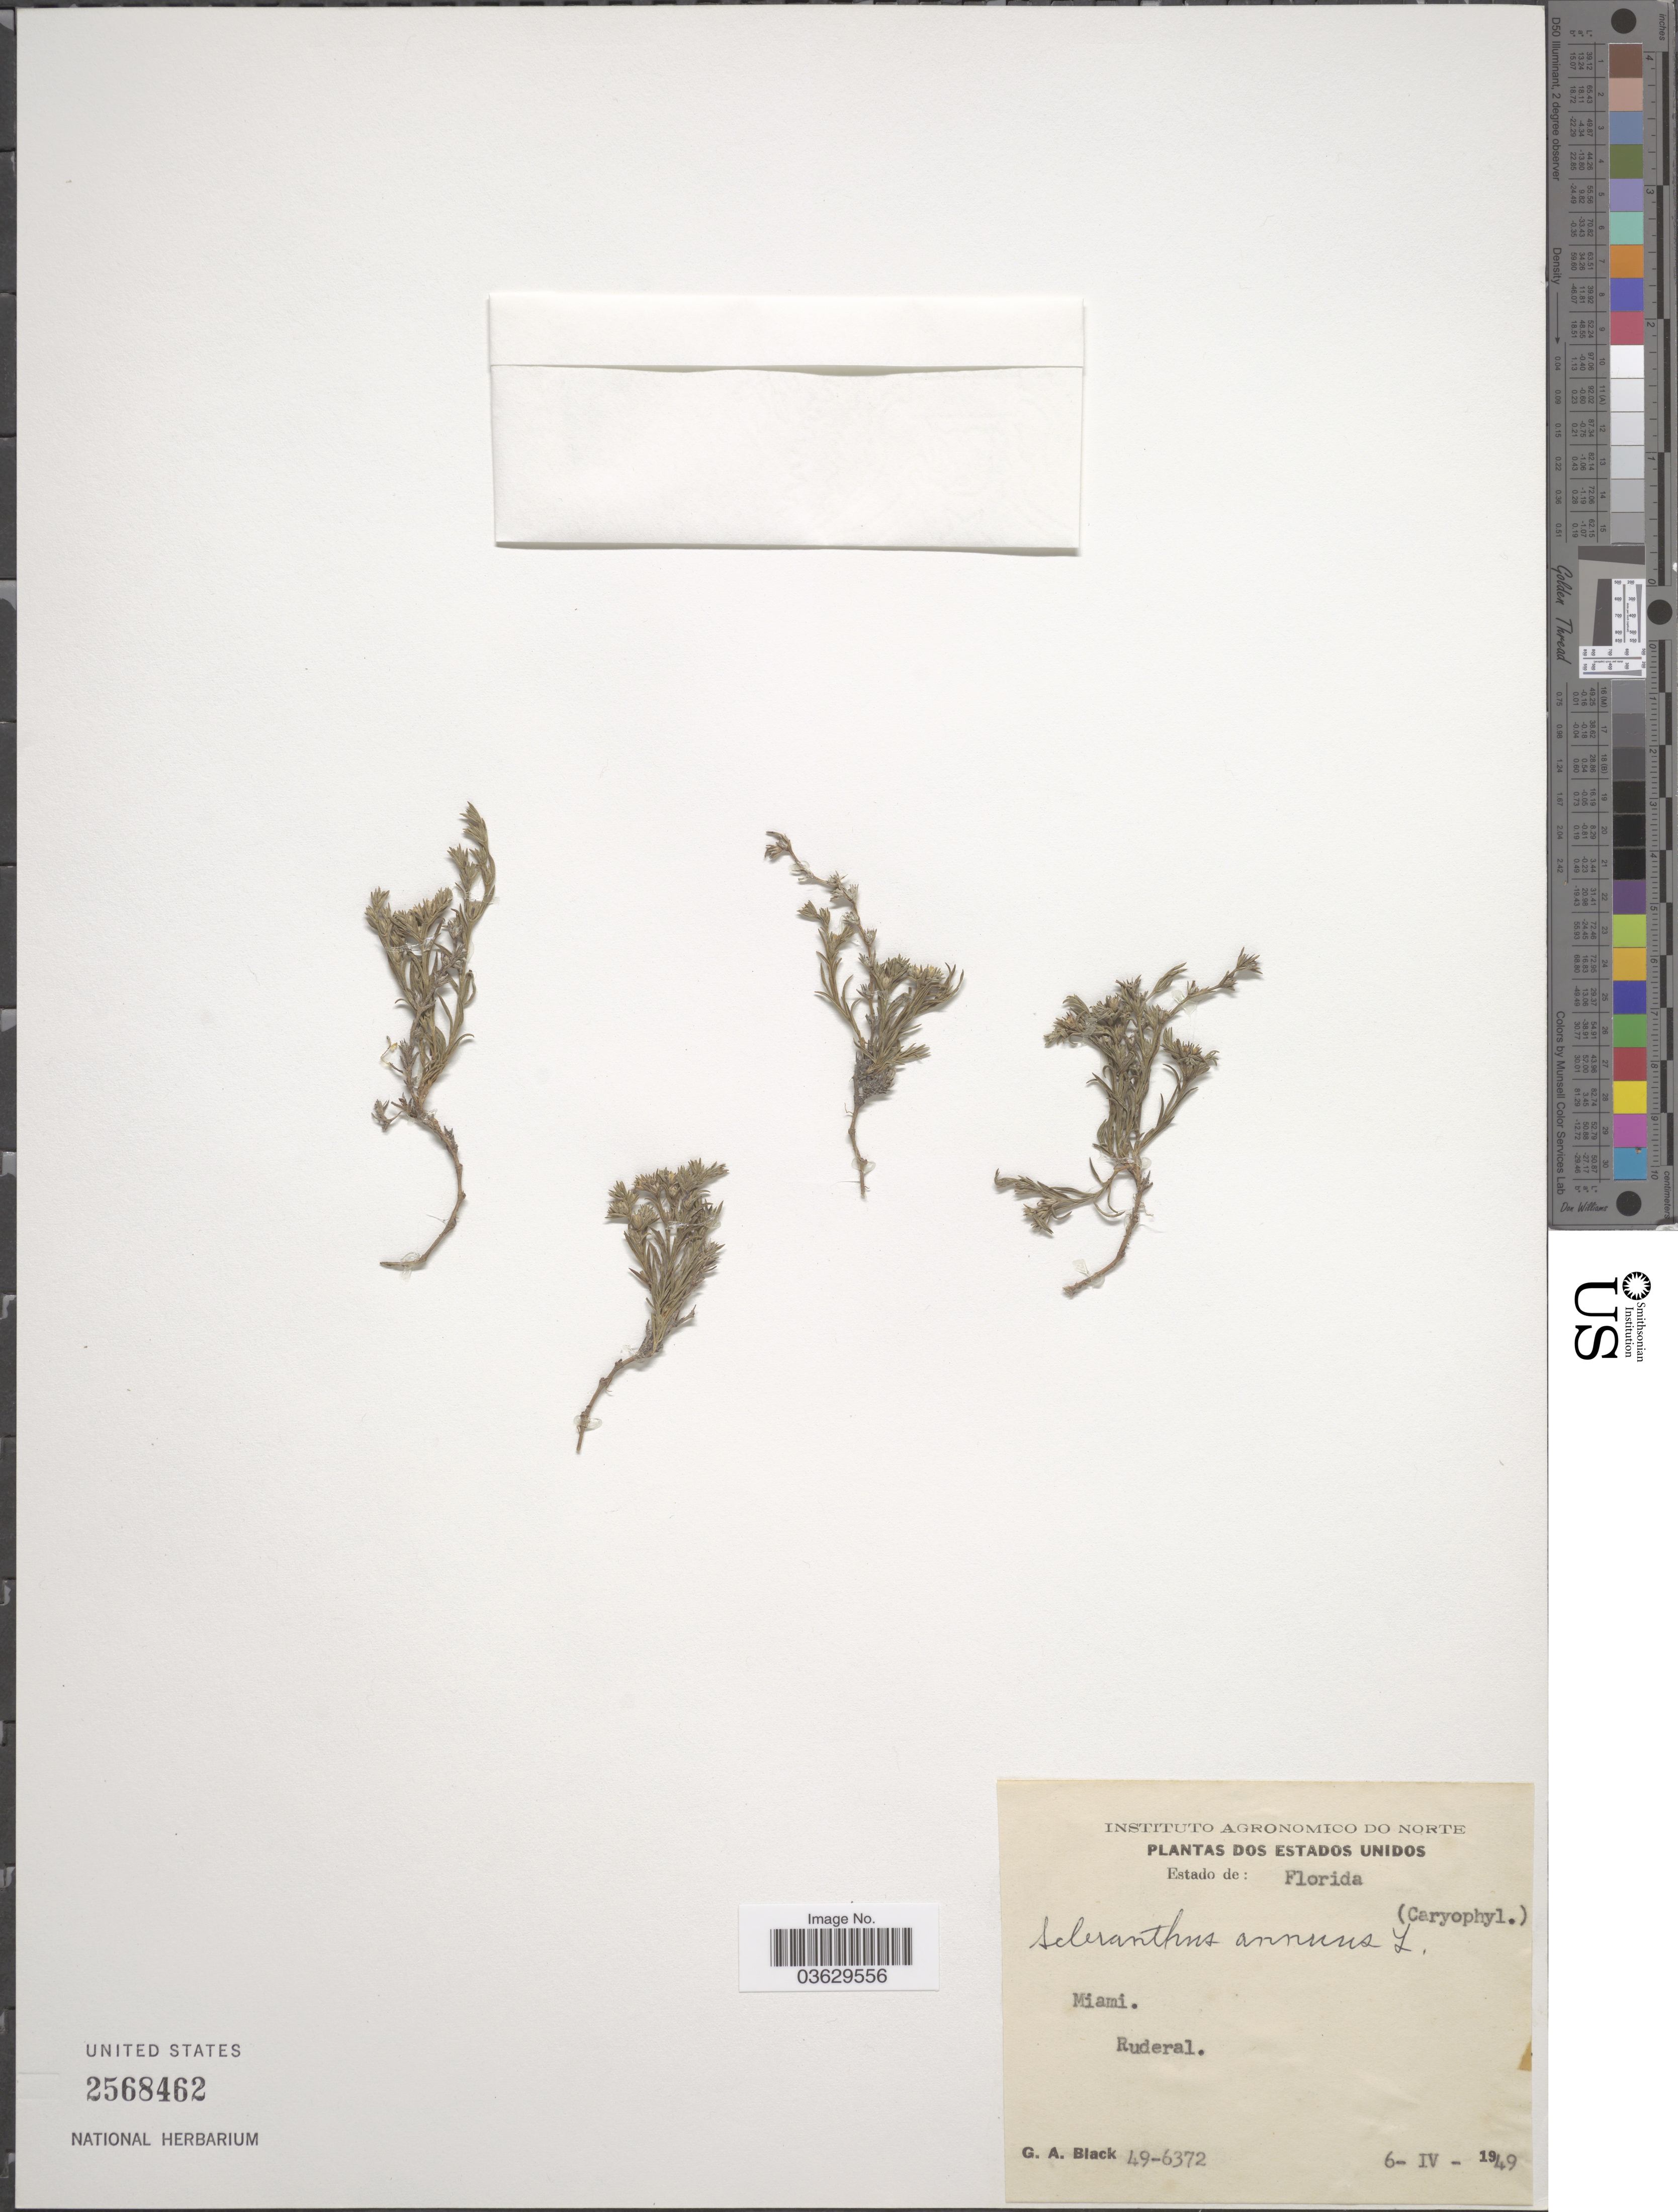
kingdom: Plantae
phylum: Tracheophyta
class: Magnoliopsida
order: Caryophyllales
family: Caryophyllaceae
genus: Scleranthus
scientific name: Scleranthus annuus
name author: L.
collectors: G. A. Black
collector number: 49-6372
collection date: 1949-04-06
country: United States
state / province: Florida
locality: Miami.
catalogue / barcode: US 2568462